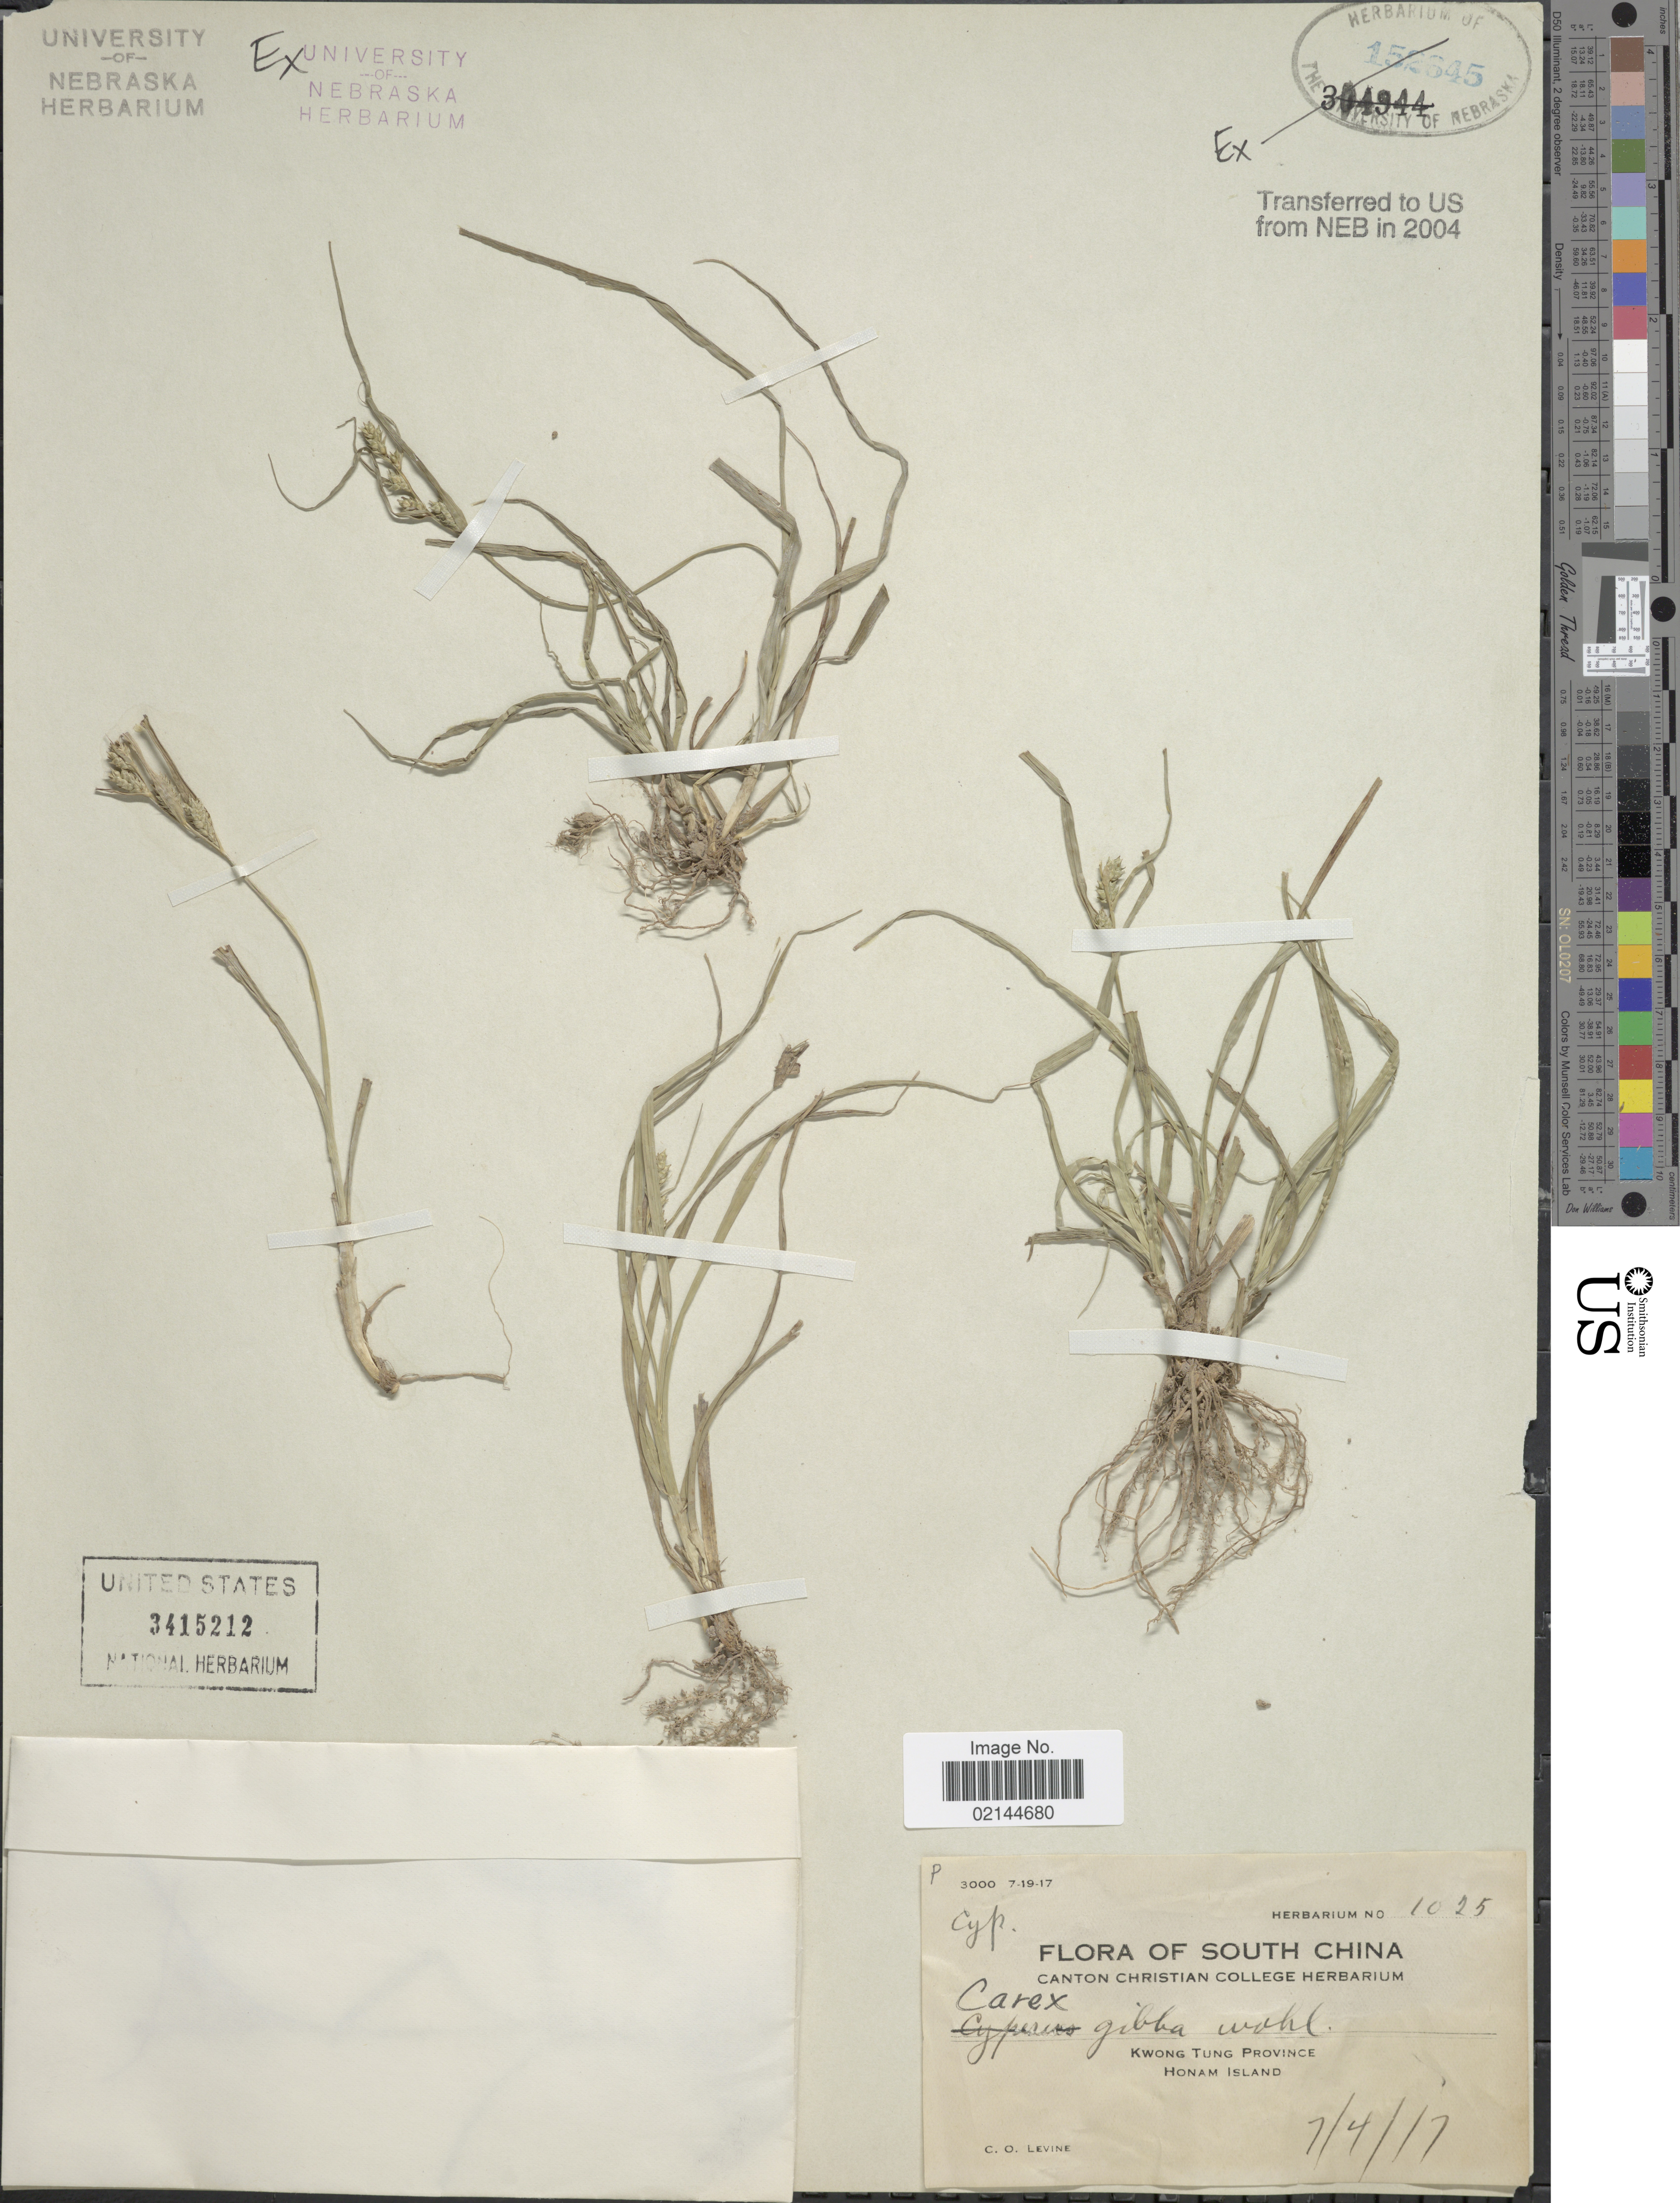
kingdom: Plantae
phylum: Tracheophyta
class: Liliopsida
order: Poales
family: Cyperaceae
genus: Carex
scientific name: Carex gibba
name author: Wahlenb.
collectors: C. O. Levine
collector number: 1025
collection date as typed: Transcribed d/m/y: 7/4/17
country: China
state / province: Guangdong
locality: South China. Kwong Tung Province, Honam Island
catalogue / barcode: US 3415212